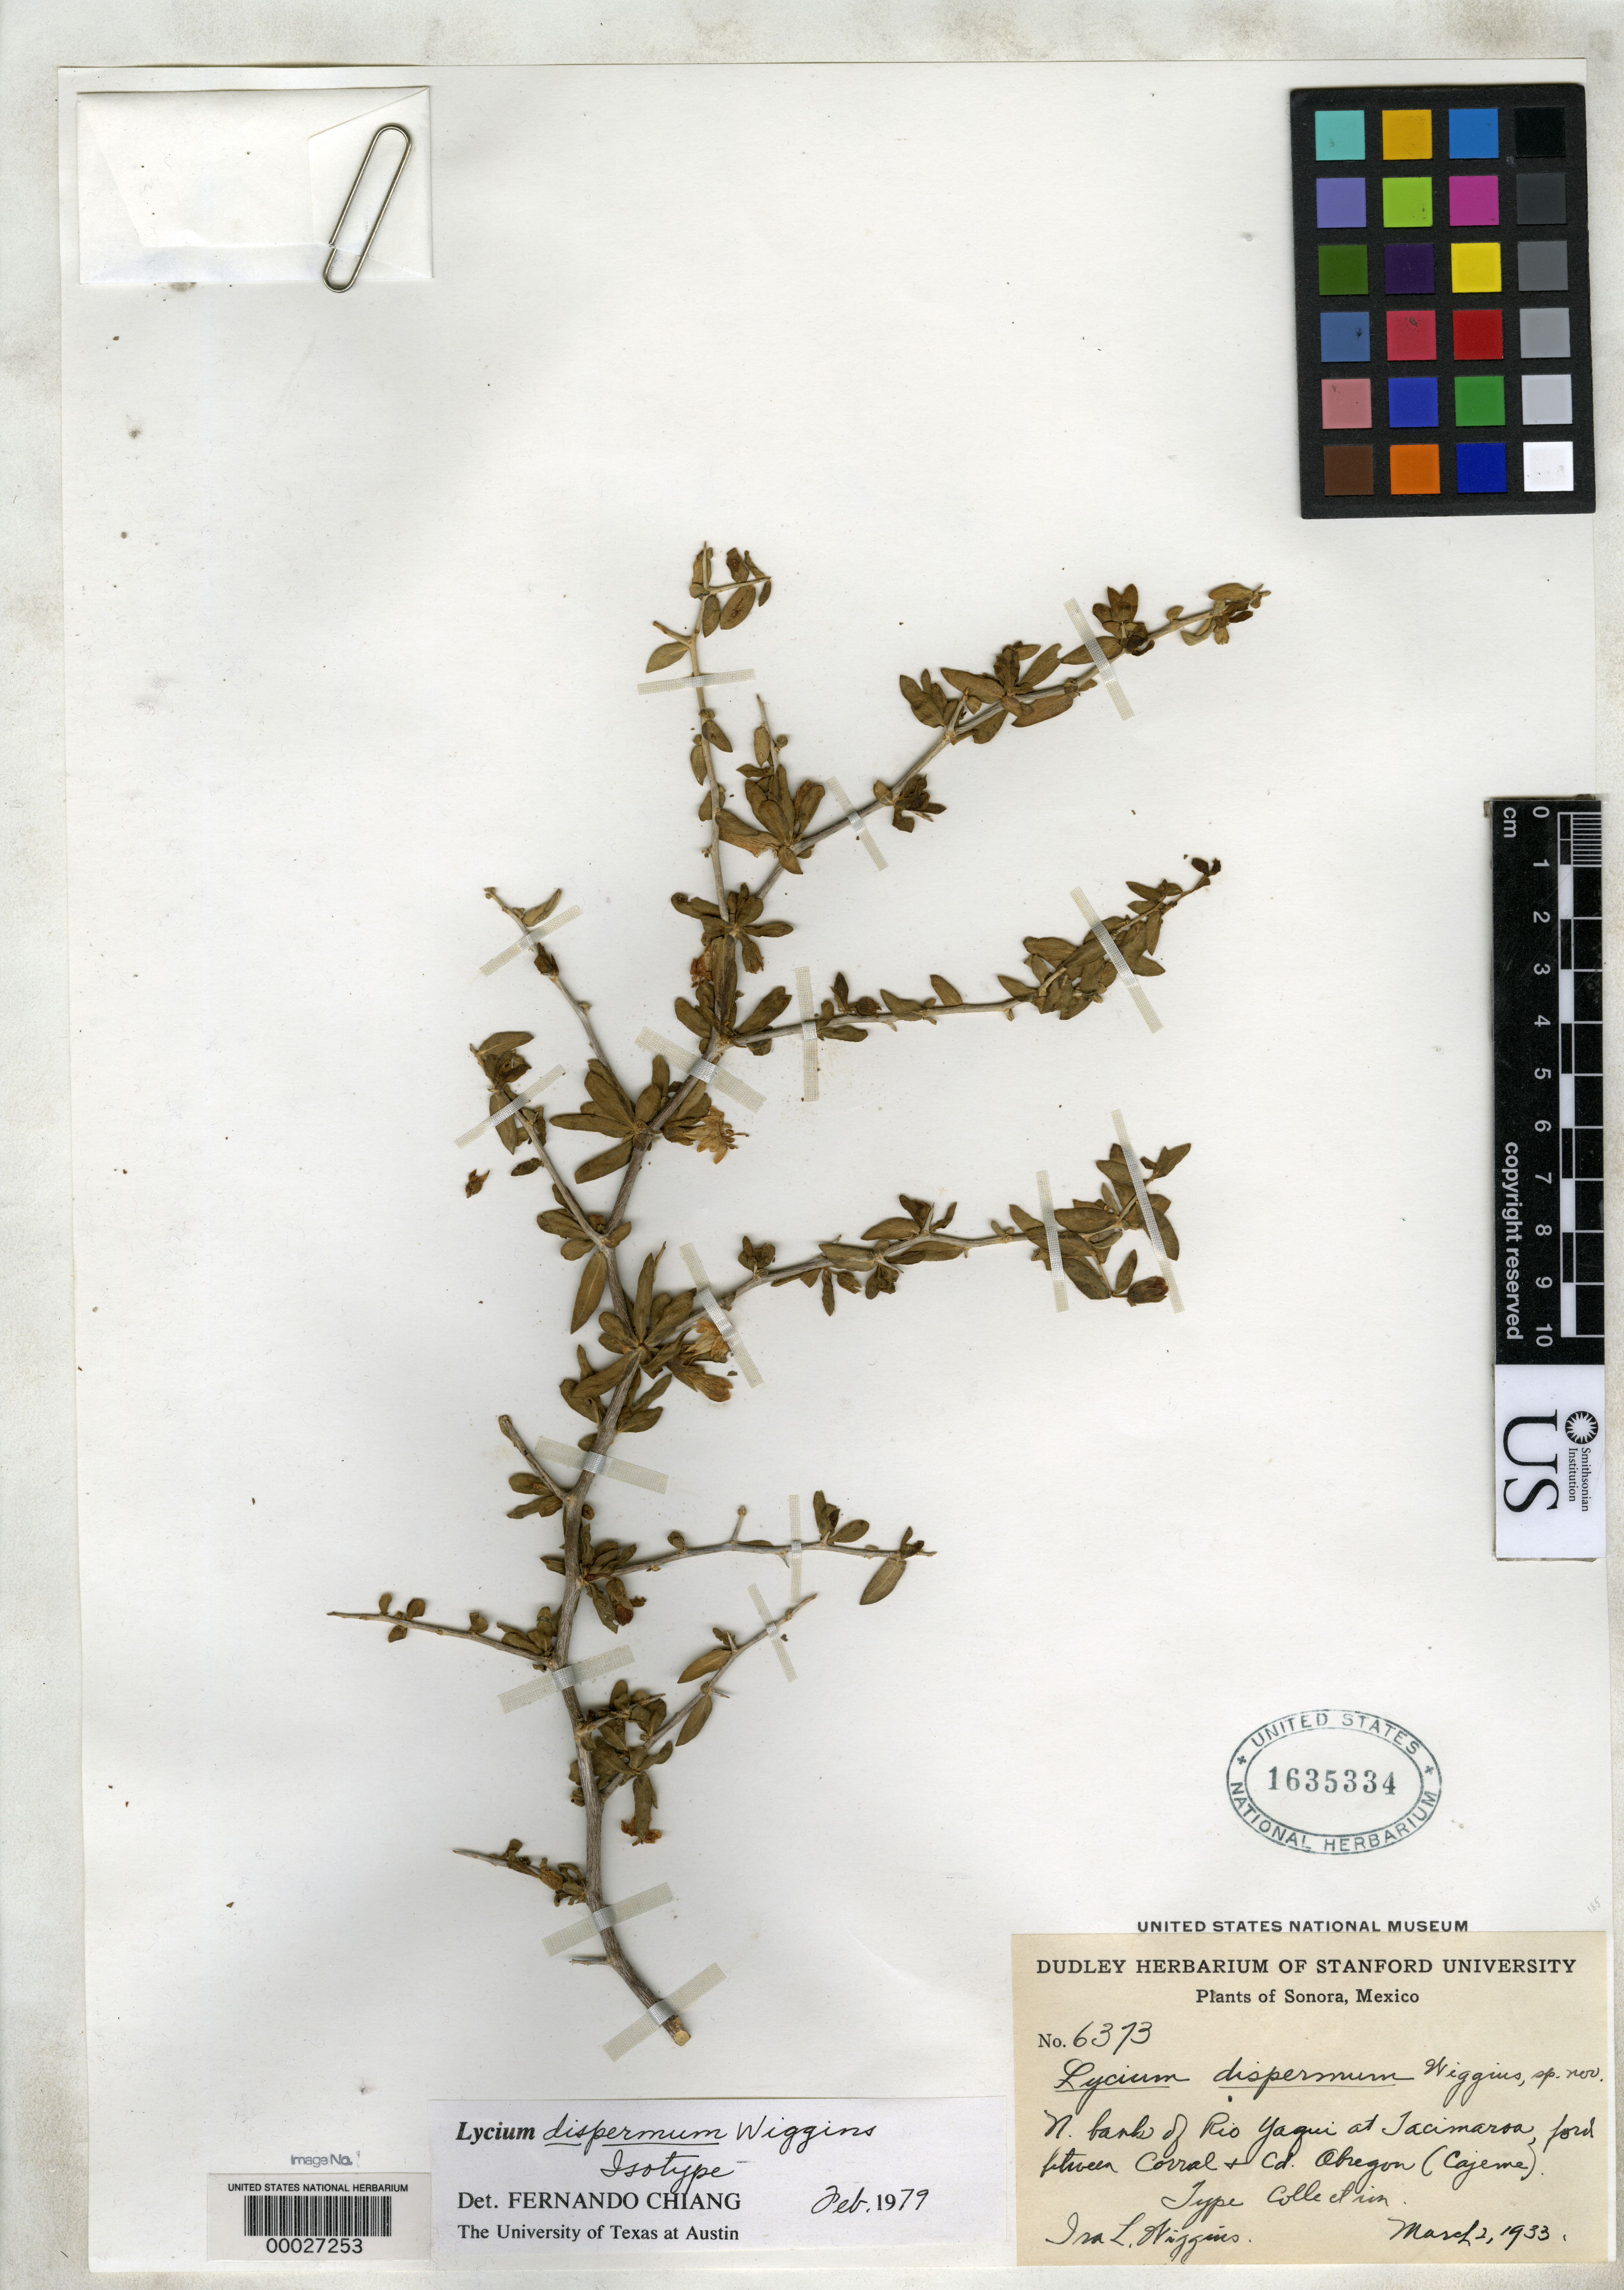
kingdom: Plantae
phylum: Tracheophyta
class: Magnoliopsida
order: Solanales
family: Solanaceae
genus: Lycium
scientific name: Lycium dispermum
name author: Wiggins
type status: Isotype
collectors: I. L. Wiggins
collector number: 6373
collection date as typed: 02 Mar 1933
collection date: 1933-03-02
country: Mexico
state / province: Sonora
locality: N bank of Rio Yaqui at Jacimaro, between Corral & cd. Ahegon (Cayenne).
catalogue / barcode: US 1635334